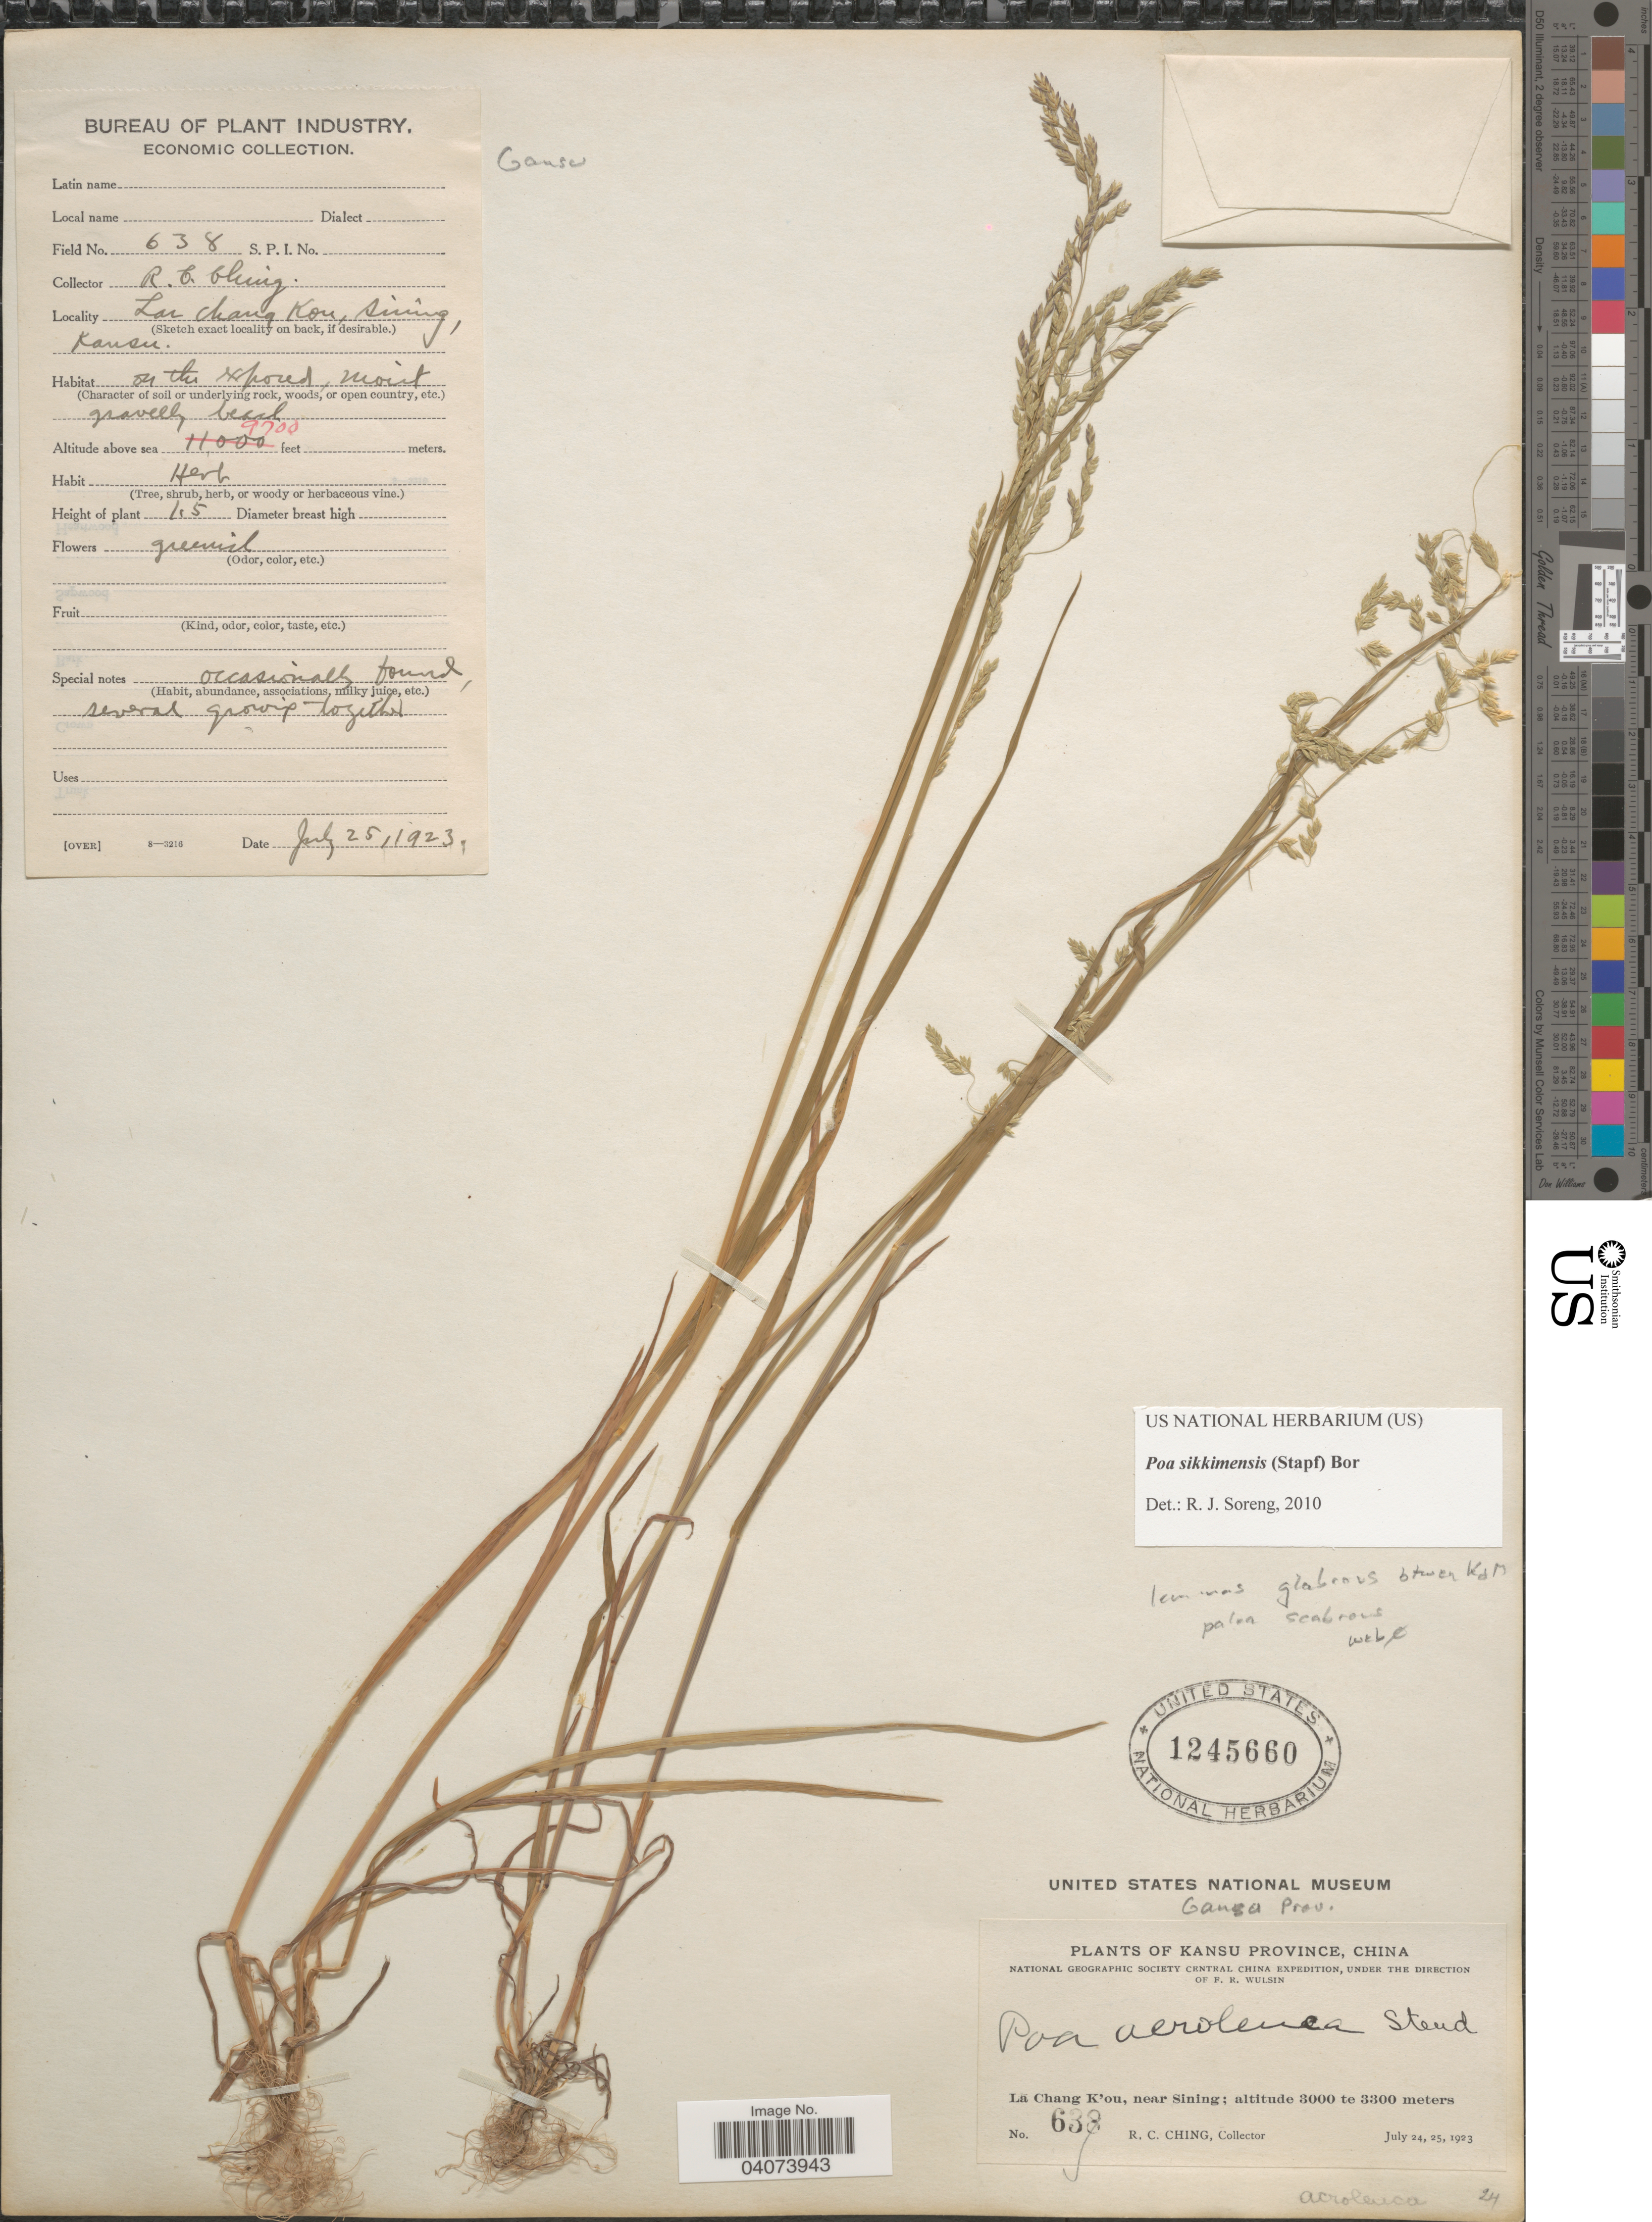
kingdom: Plantae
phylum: Tracheophyta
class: Liliopsida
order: Poales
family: Poaceae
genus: Poa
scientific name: Poa sikkimensis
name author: (Stapf) Bor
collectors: R. H. Ching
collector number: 638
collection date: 1923-07-25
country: China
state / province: Gansu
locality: La Chang K'ou, near Sining. National Geographic Society Central China Expedition.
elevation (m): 3000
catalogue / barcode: US 1245660